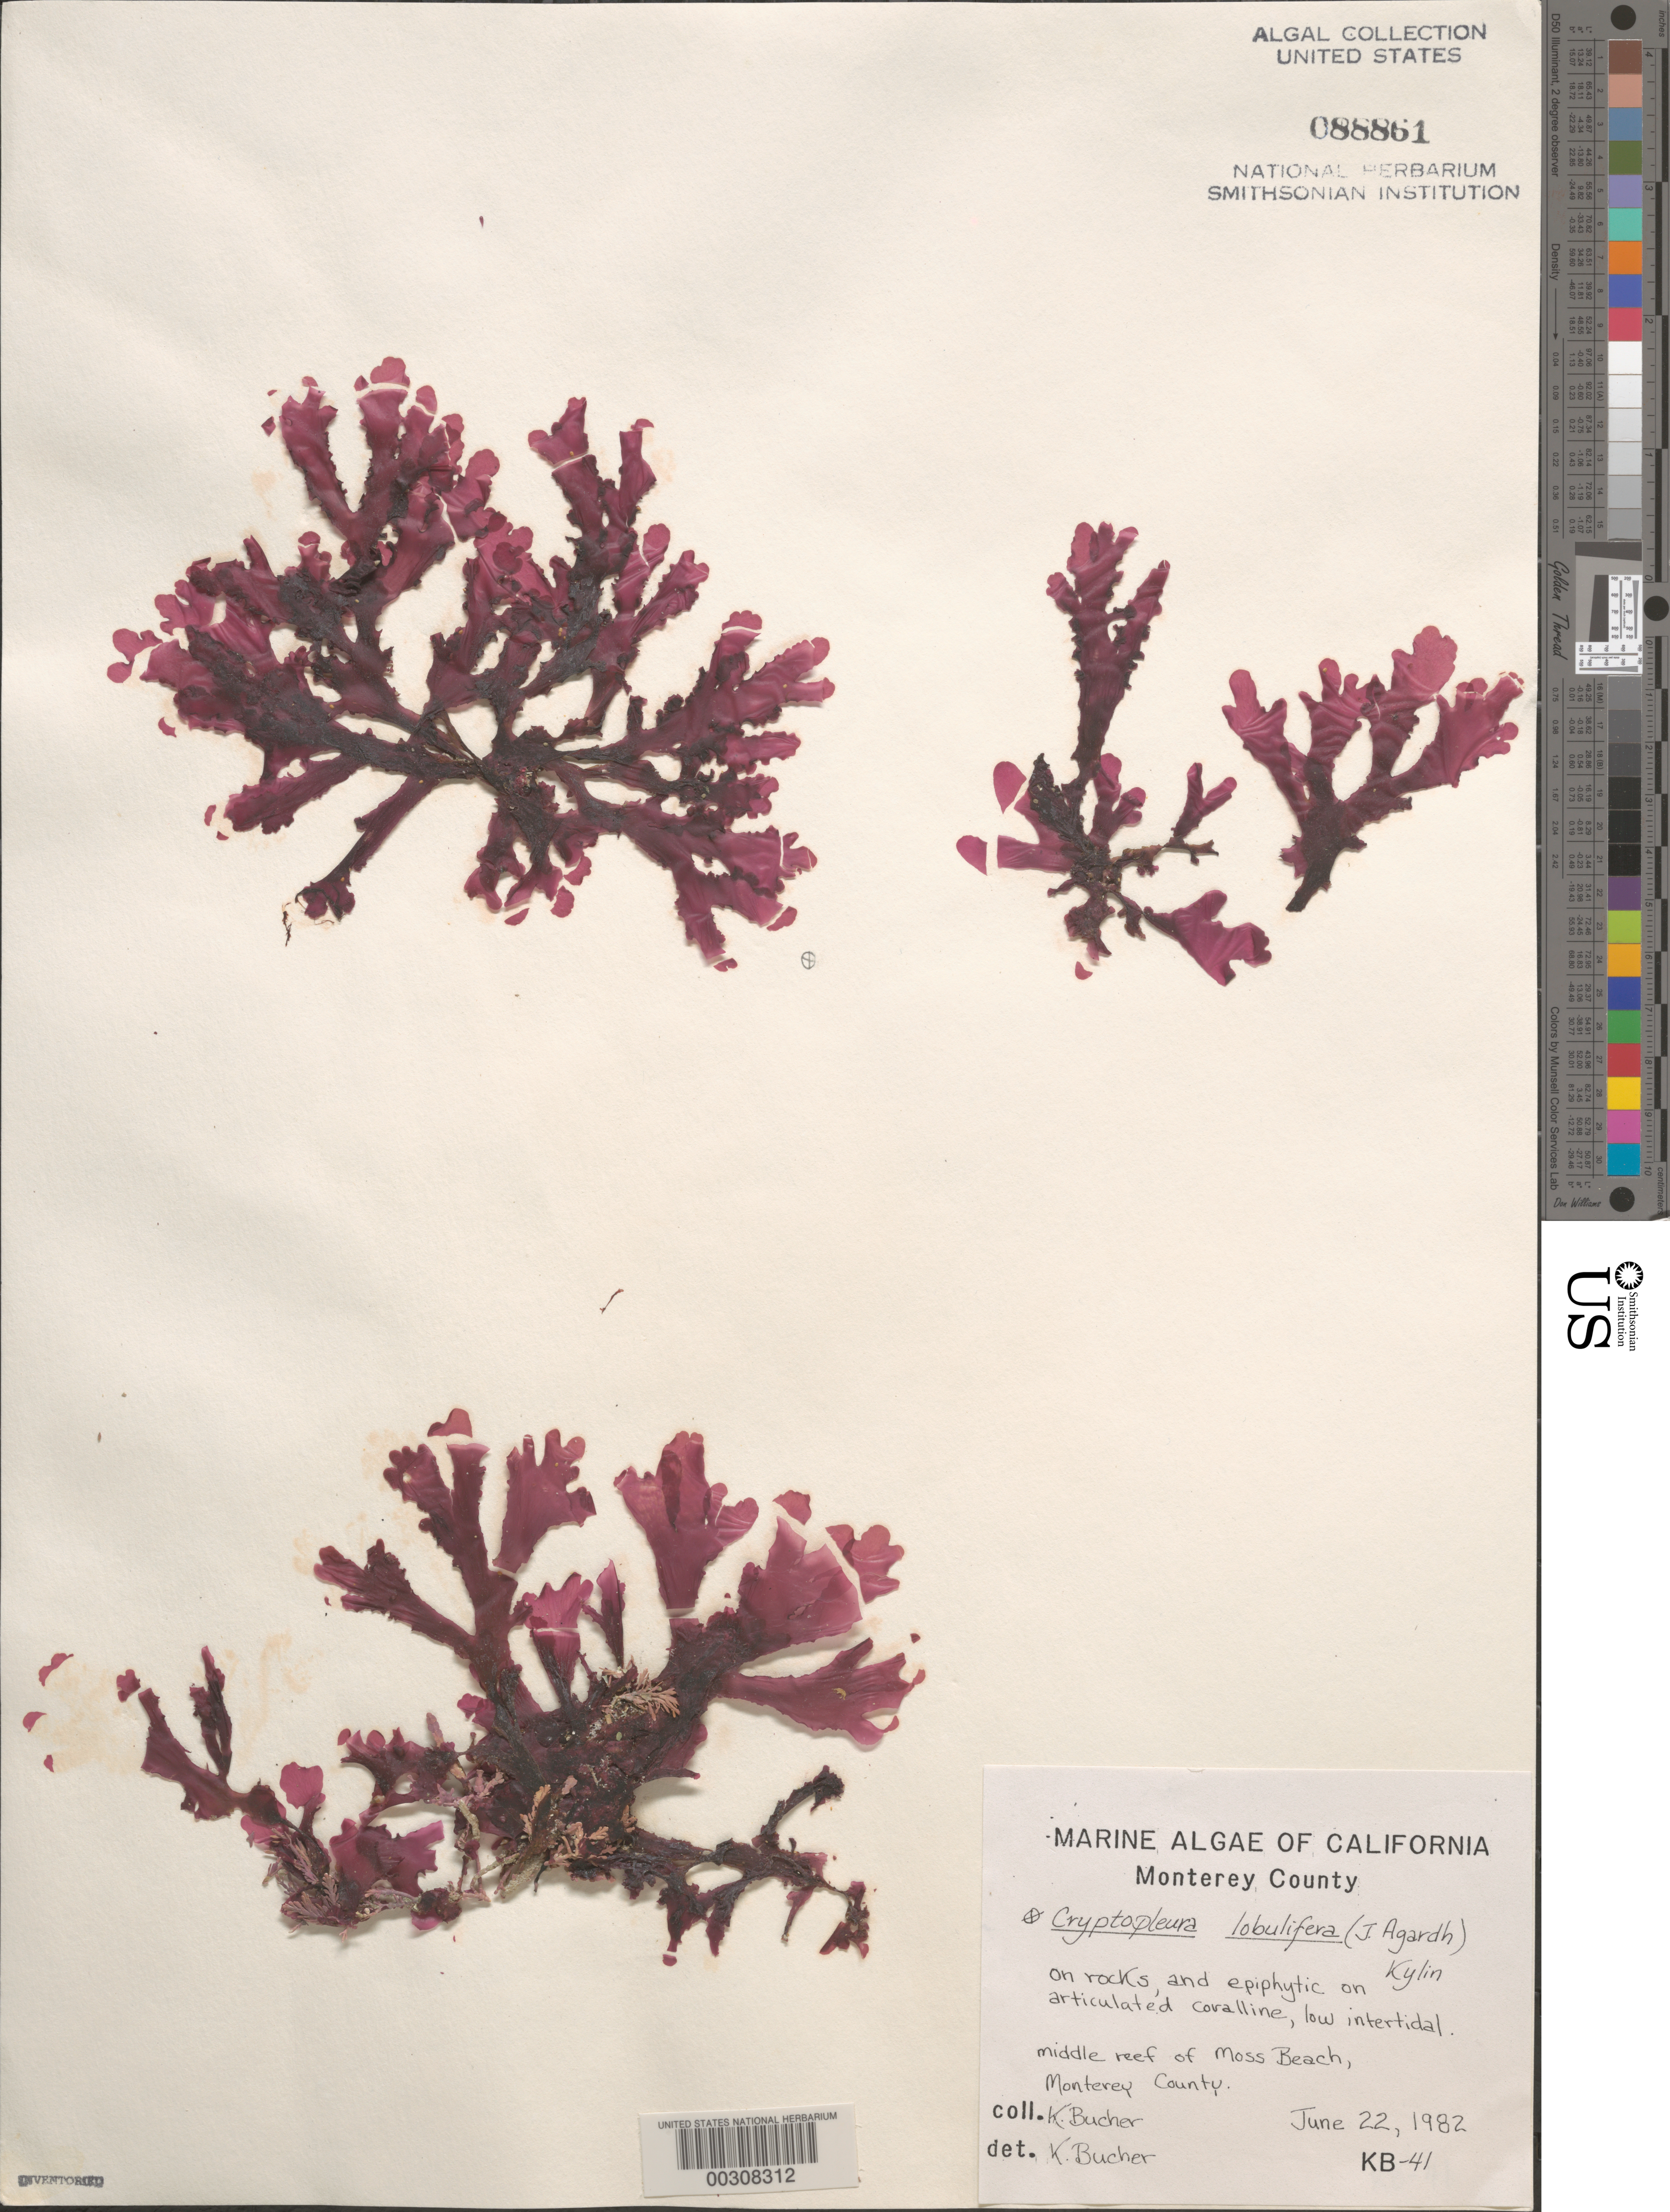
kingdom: Plantae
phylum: Rhodophyta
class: Florideophyceae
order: Ceramiales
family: Delesseriaceae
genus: Cryptopleura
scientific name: Cryptopleura lobulifera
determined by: Bucher, Katina E.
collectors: K. E. Bucher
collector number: KB-41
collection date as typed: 22 Jun 1982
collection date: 1982-06-22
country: United States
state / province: California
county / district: Monterey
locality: Middle Reef of Moss Beach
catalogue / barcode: US 88861